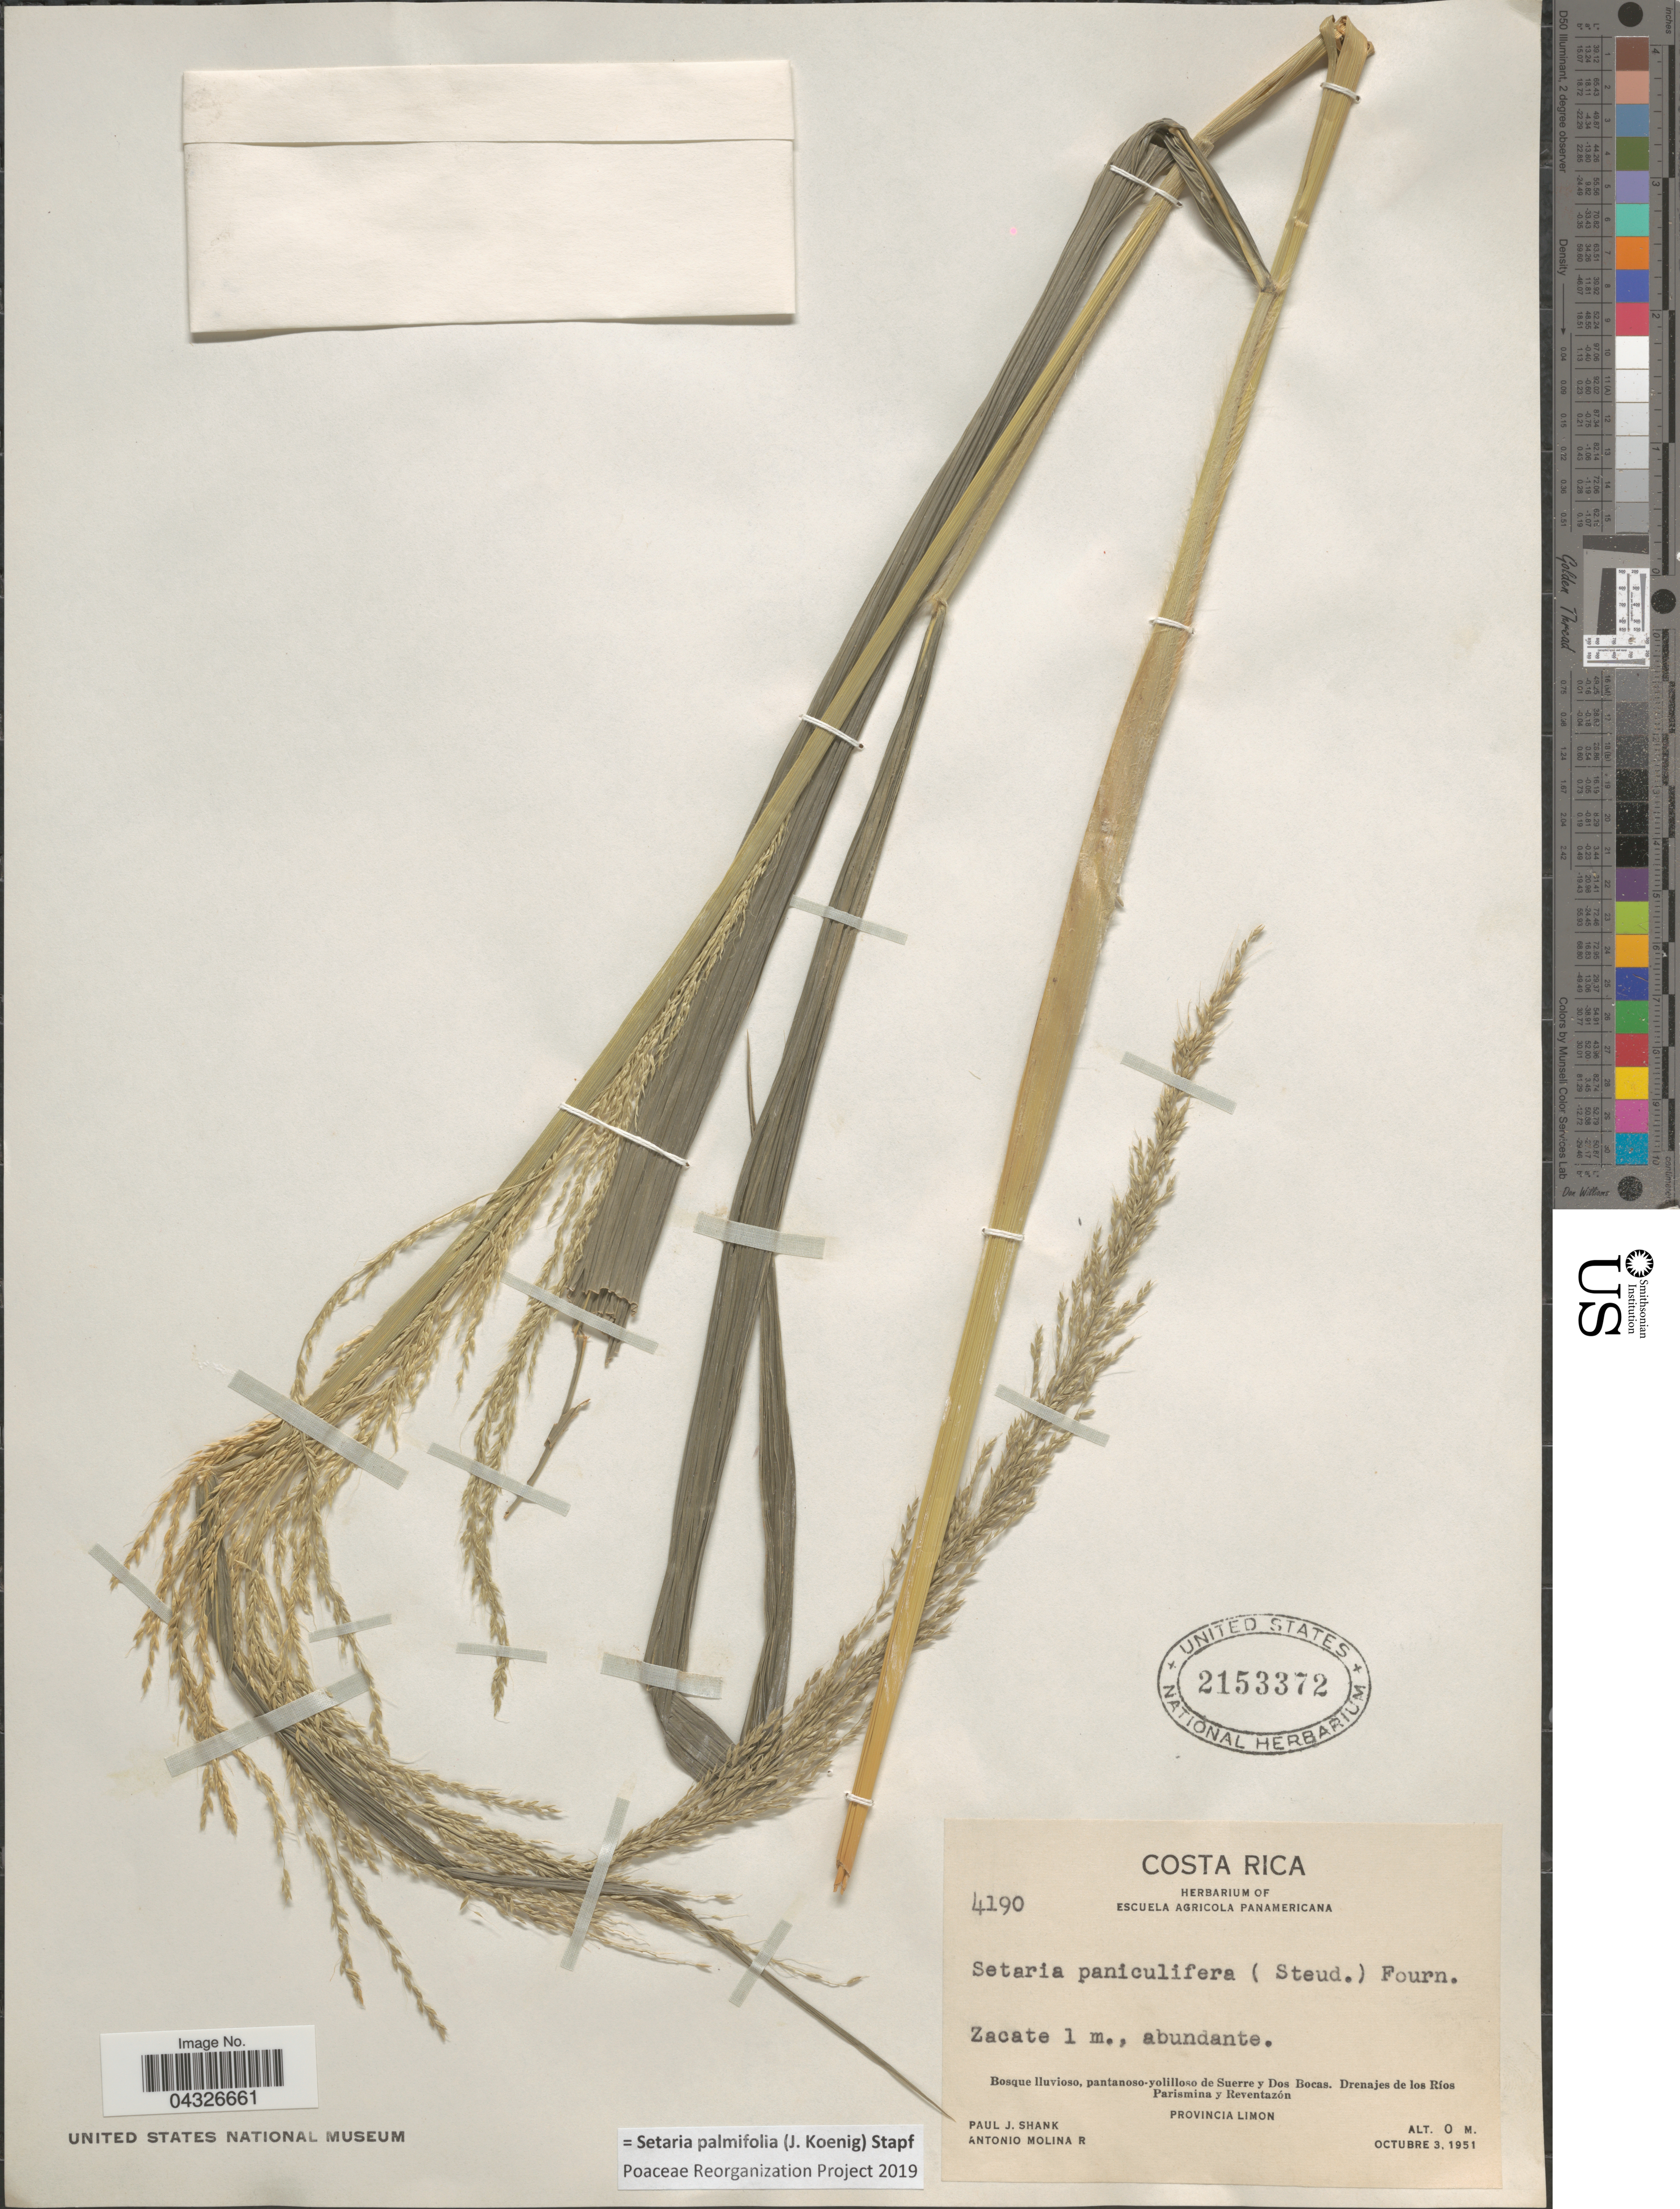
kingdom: Plantae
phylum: Tracheophyta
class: Liliopsida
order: Poales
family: Poaceae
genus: Setaria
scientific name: Setaria palmifolia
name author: (J. Koenig) Stapf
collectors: P. J. Shank & A. Molina R.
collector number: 4190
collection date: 1951-10-03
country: Costa Rica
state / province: Limón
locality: Bosque lluvioso, pantanoso-yolilloso de Suerre y Dos Bocas. Drenajes de los Ríos Parismina y Reventazón.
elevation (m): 0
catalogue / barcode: US 2153372